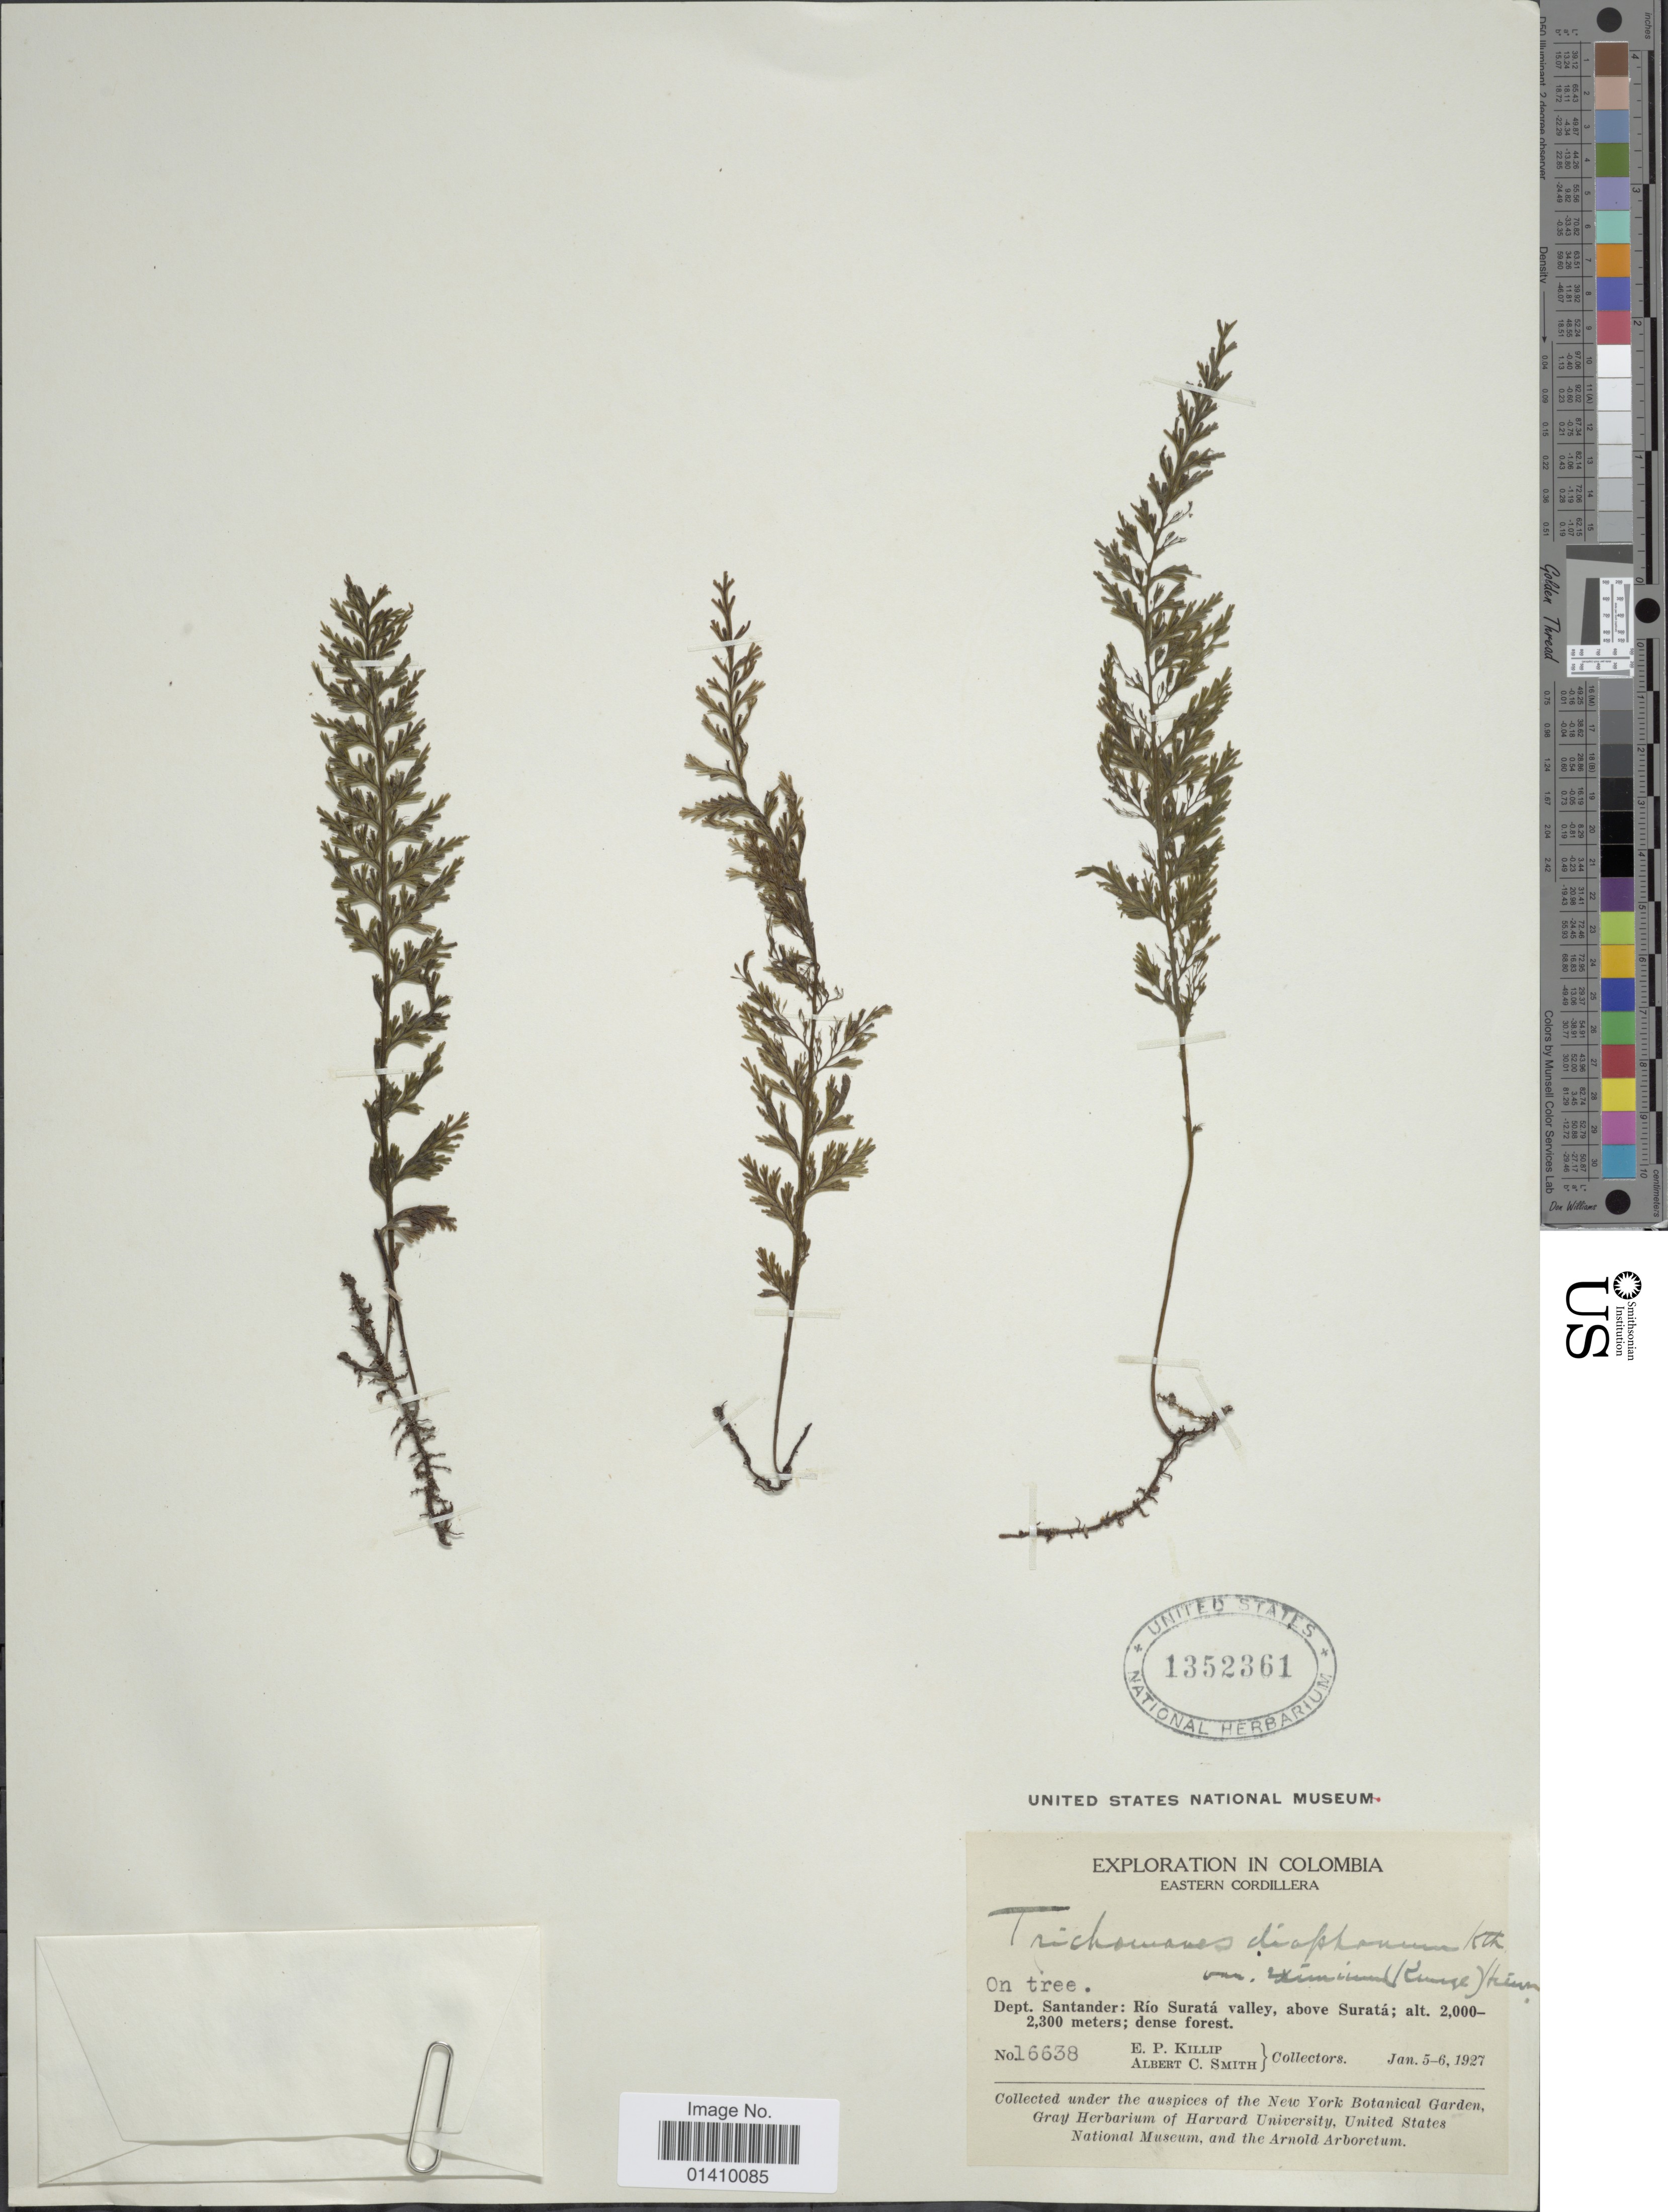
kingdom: Plantae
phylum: Tracheophyta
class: Polypodiopsida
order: Hymenophyllales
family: Hymenophyllaceae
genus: Polyphlebium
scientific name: Polyphlebium diaphanum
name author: (Kunth) Ebihara & Dubuisson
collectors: E. P. Killip & A. C. Smith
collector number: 16638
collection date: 1927-01-05/1927-01-06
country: Colombia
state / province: Santander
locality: Eastern Cordillera dept. Santander: Rio Surata valley above Surata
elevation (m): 2000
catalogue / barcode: US 1352361